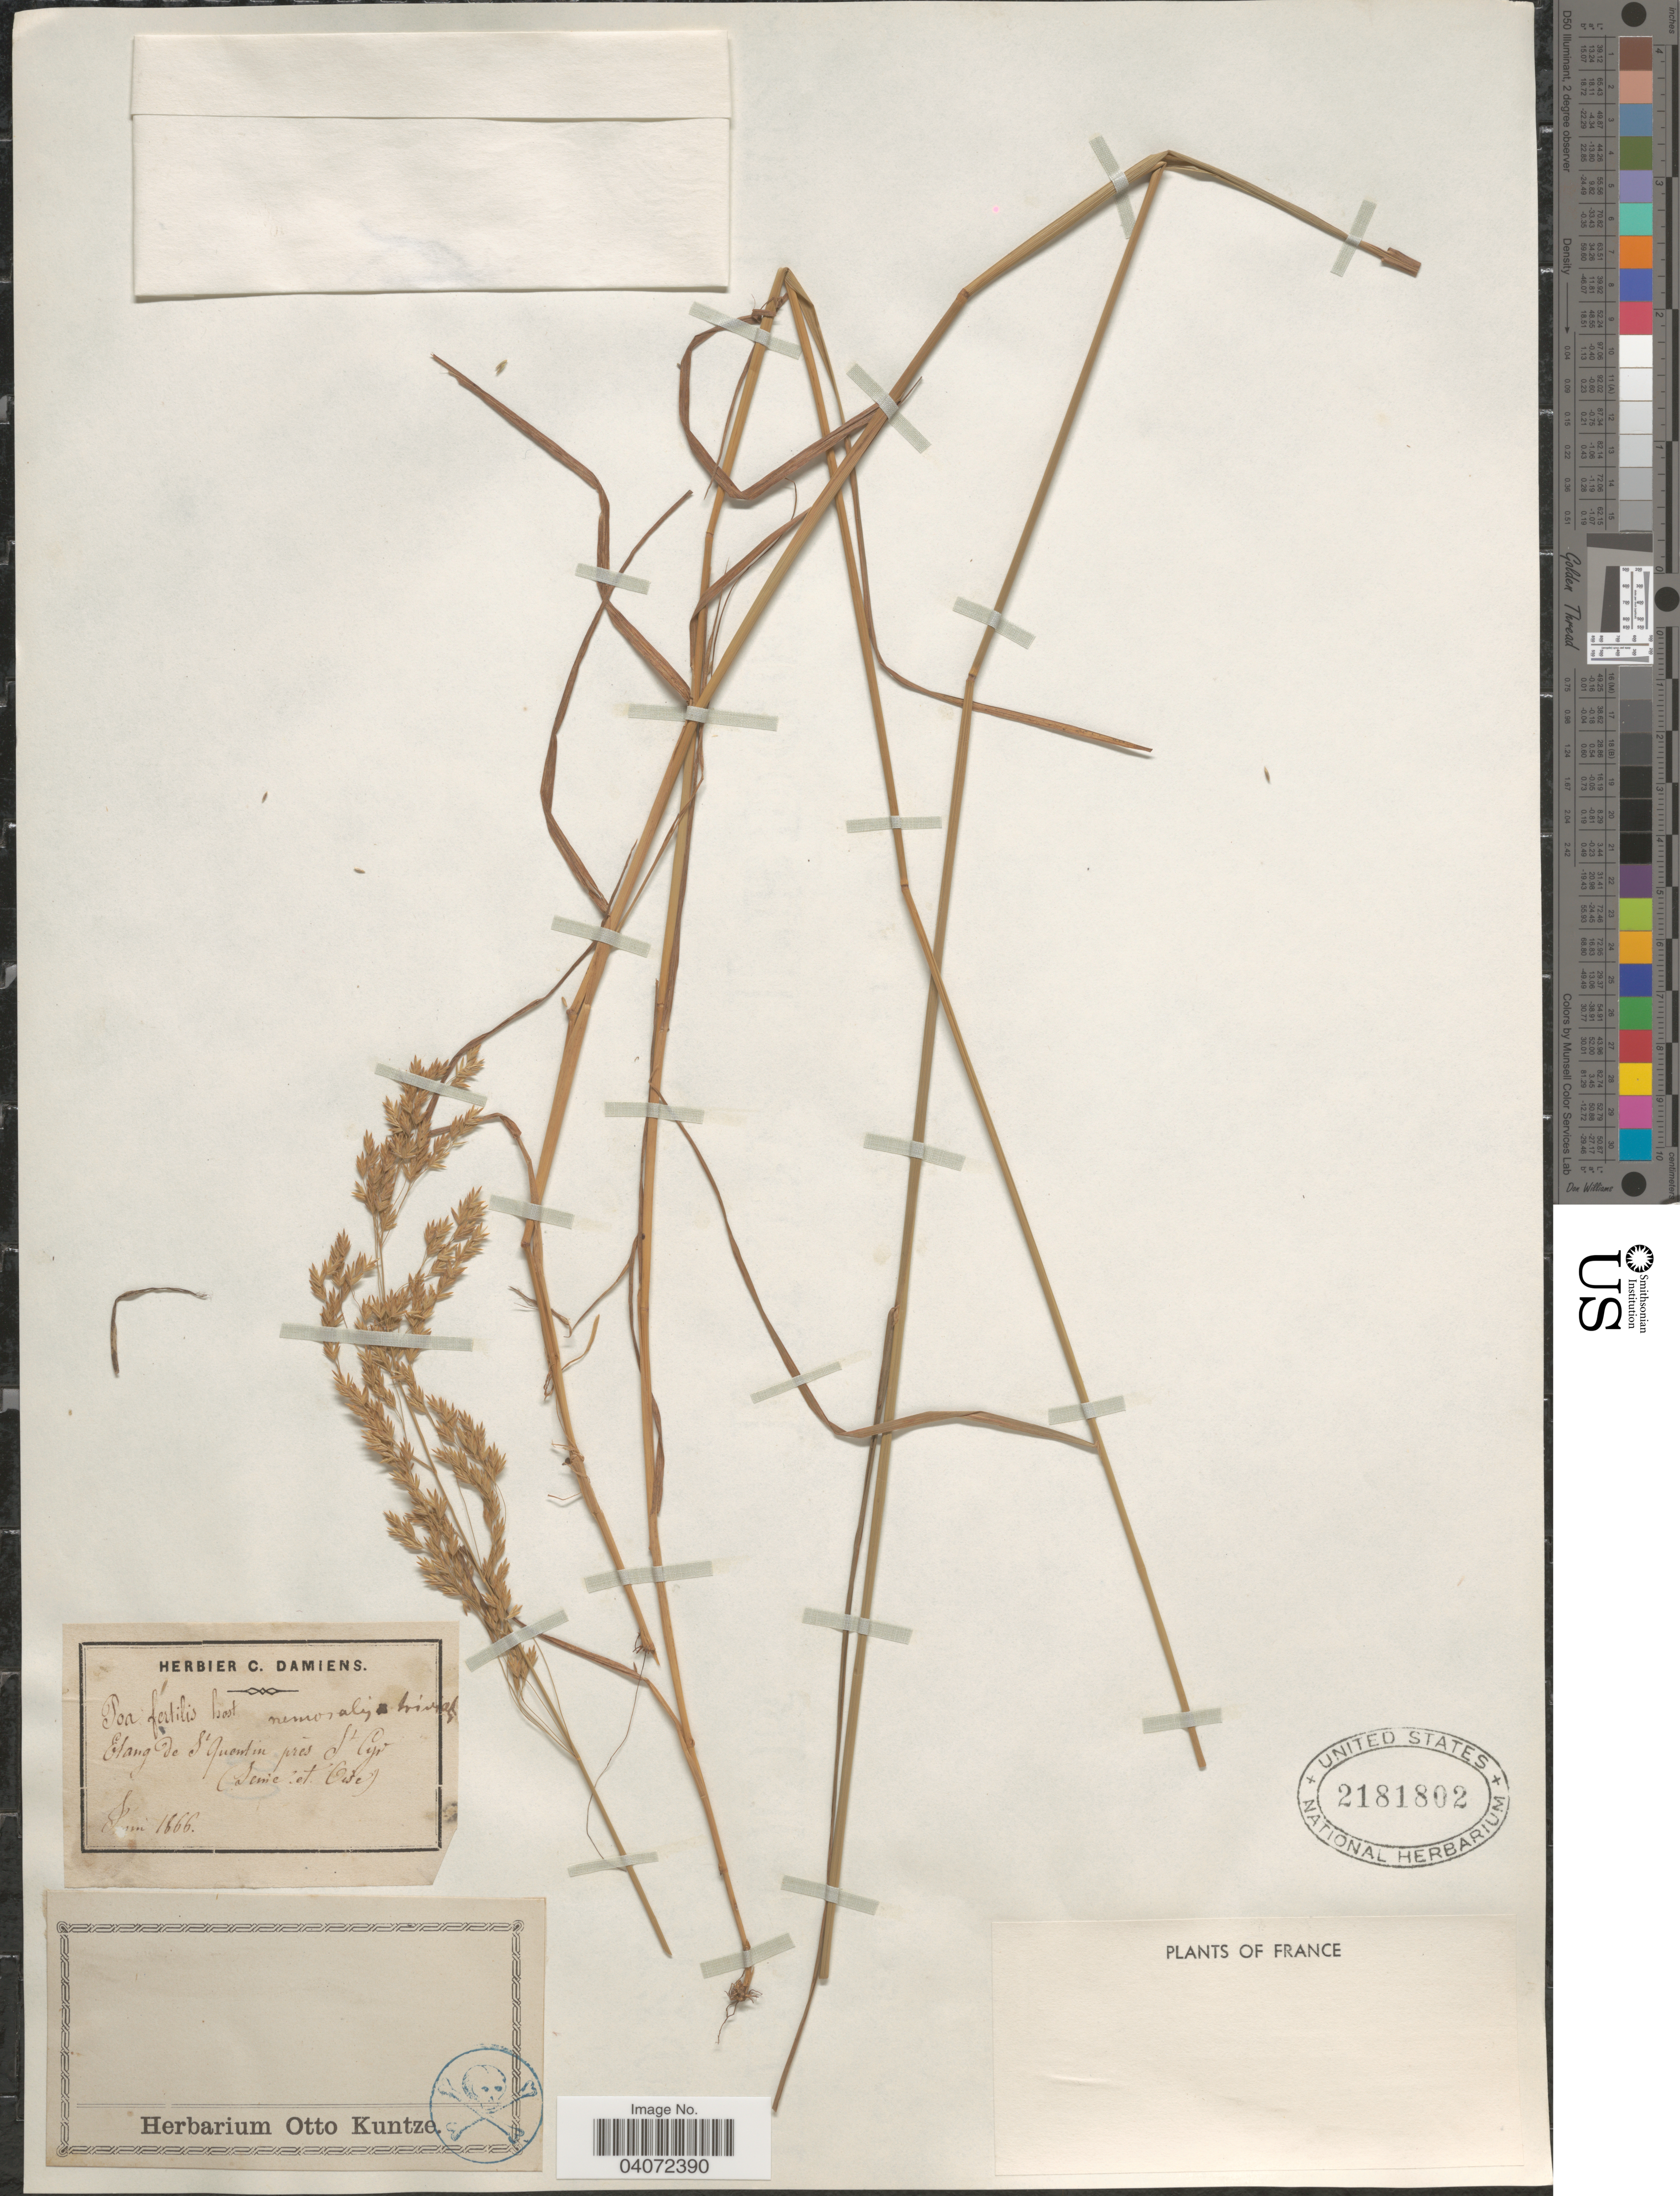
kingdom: Plantae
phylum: Tracheophyta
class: Liliopsida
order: Poales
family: Poaceae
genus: Poa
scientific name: Poa nemoralis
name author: L.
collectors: Ex herb. C. Damiens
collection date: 1866-06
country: France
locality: Etang de St Quentin près St Pyr. (Seine et Oise).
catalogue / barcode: US 2181802